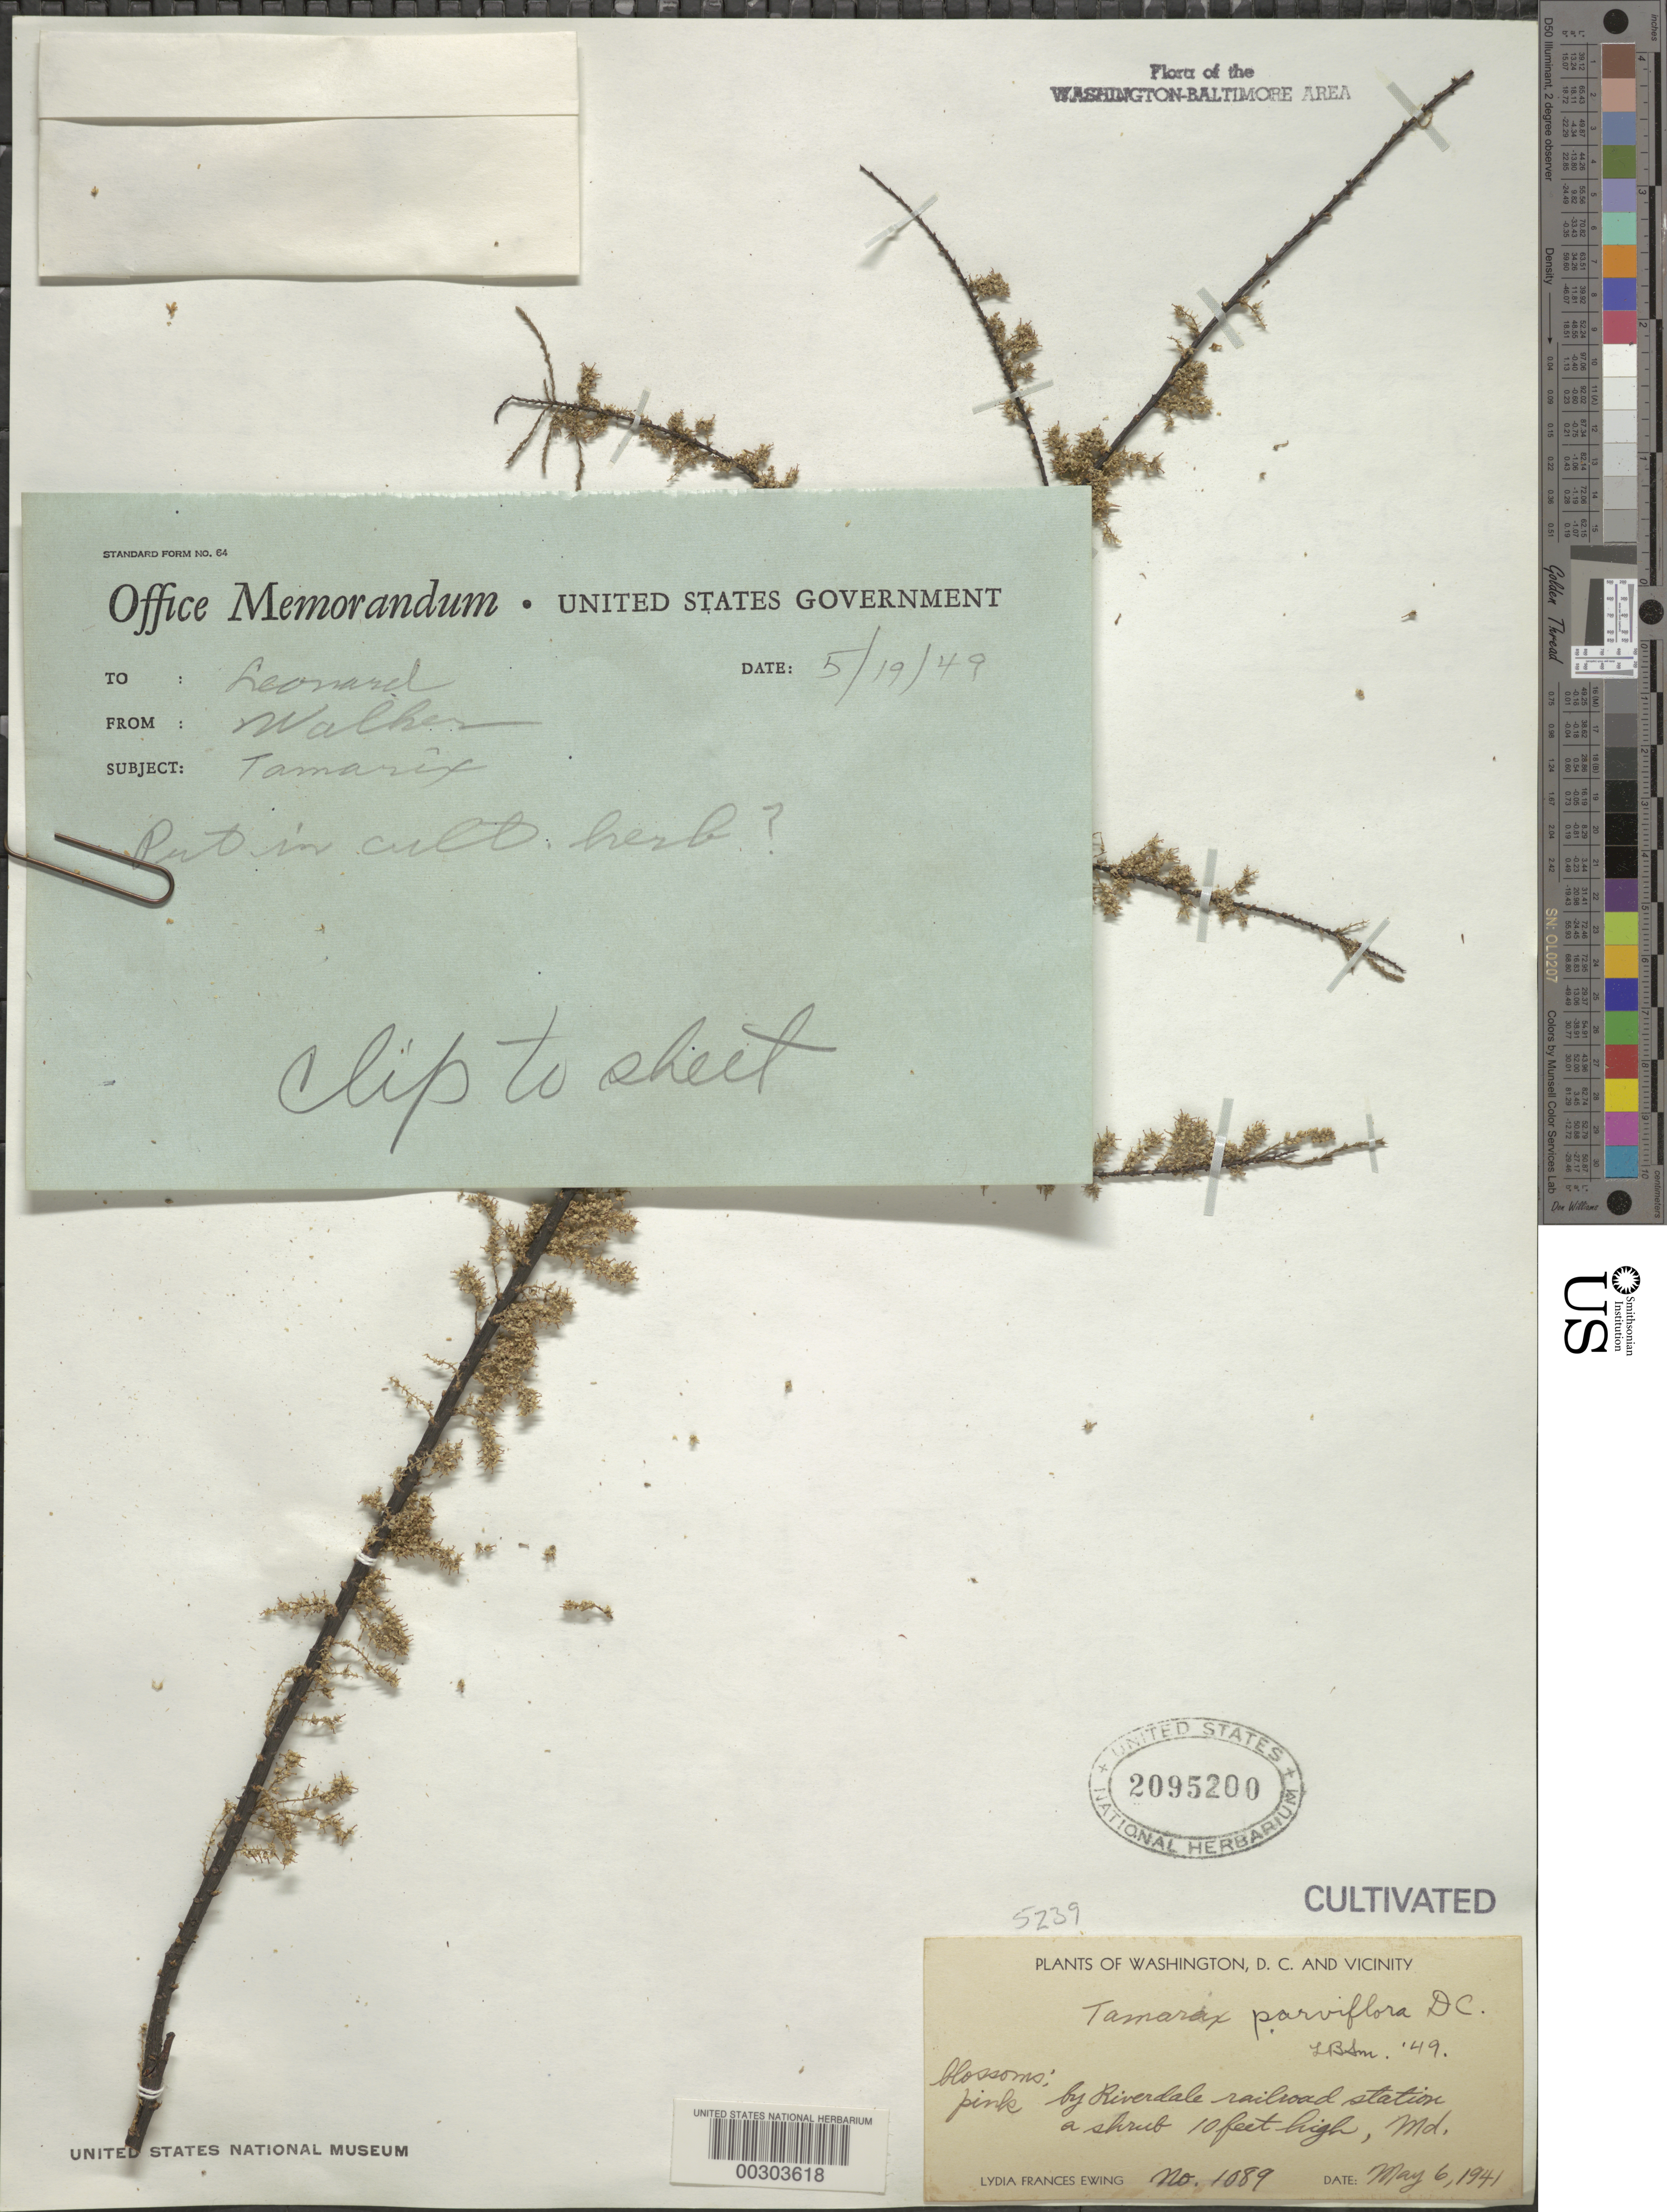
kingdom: Plantae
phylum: Tracheophyta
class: Magnoliopsida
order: Caryophyllales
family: Tamaricaceae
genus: Tamarix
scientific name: Tamarix parviflora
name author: DC.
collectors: L. Ewing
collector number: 1089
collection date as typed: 06 May 1941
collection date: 1941-05-06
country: United States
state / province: Maryland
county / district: Prince George's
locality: By Riverdale railroad Station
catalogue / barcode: US 2095200